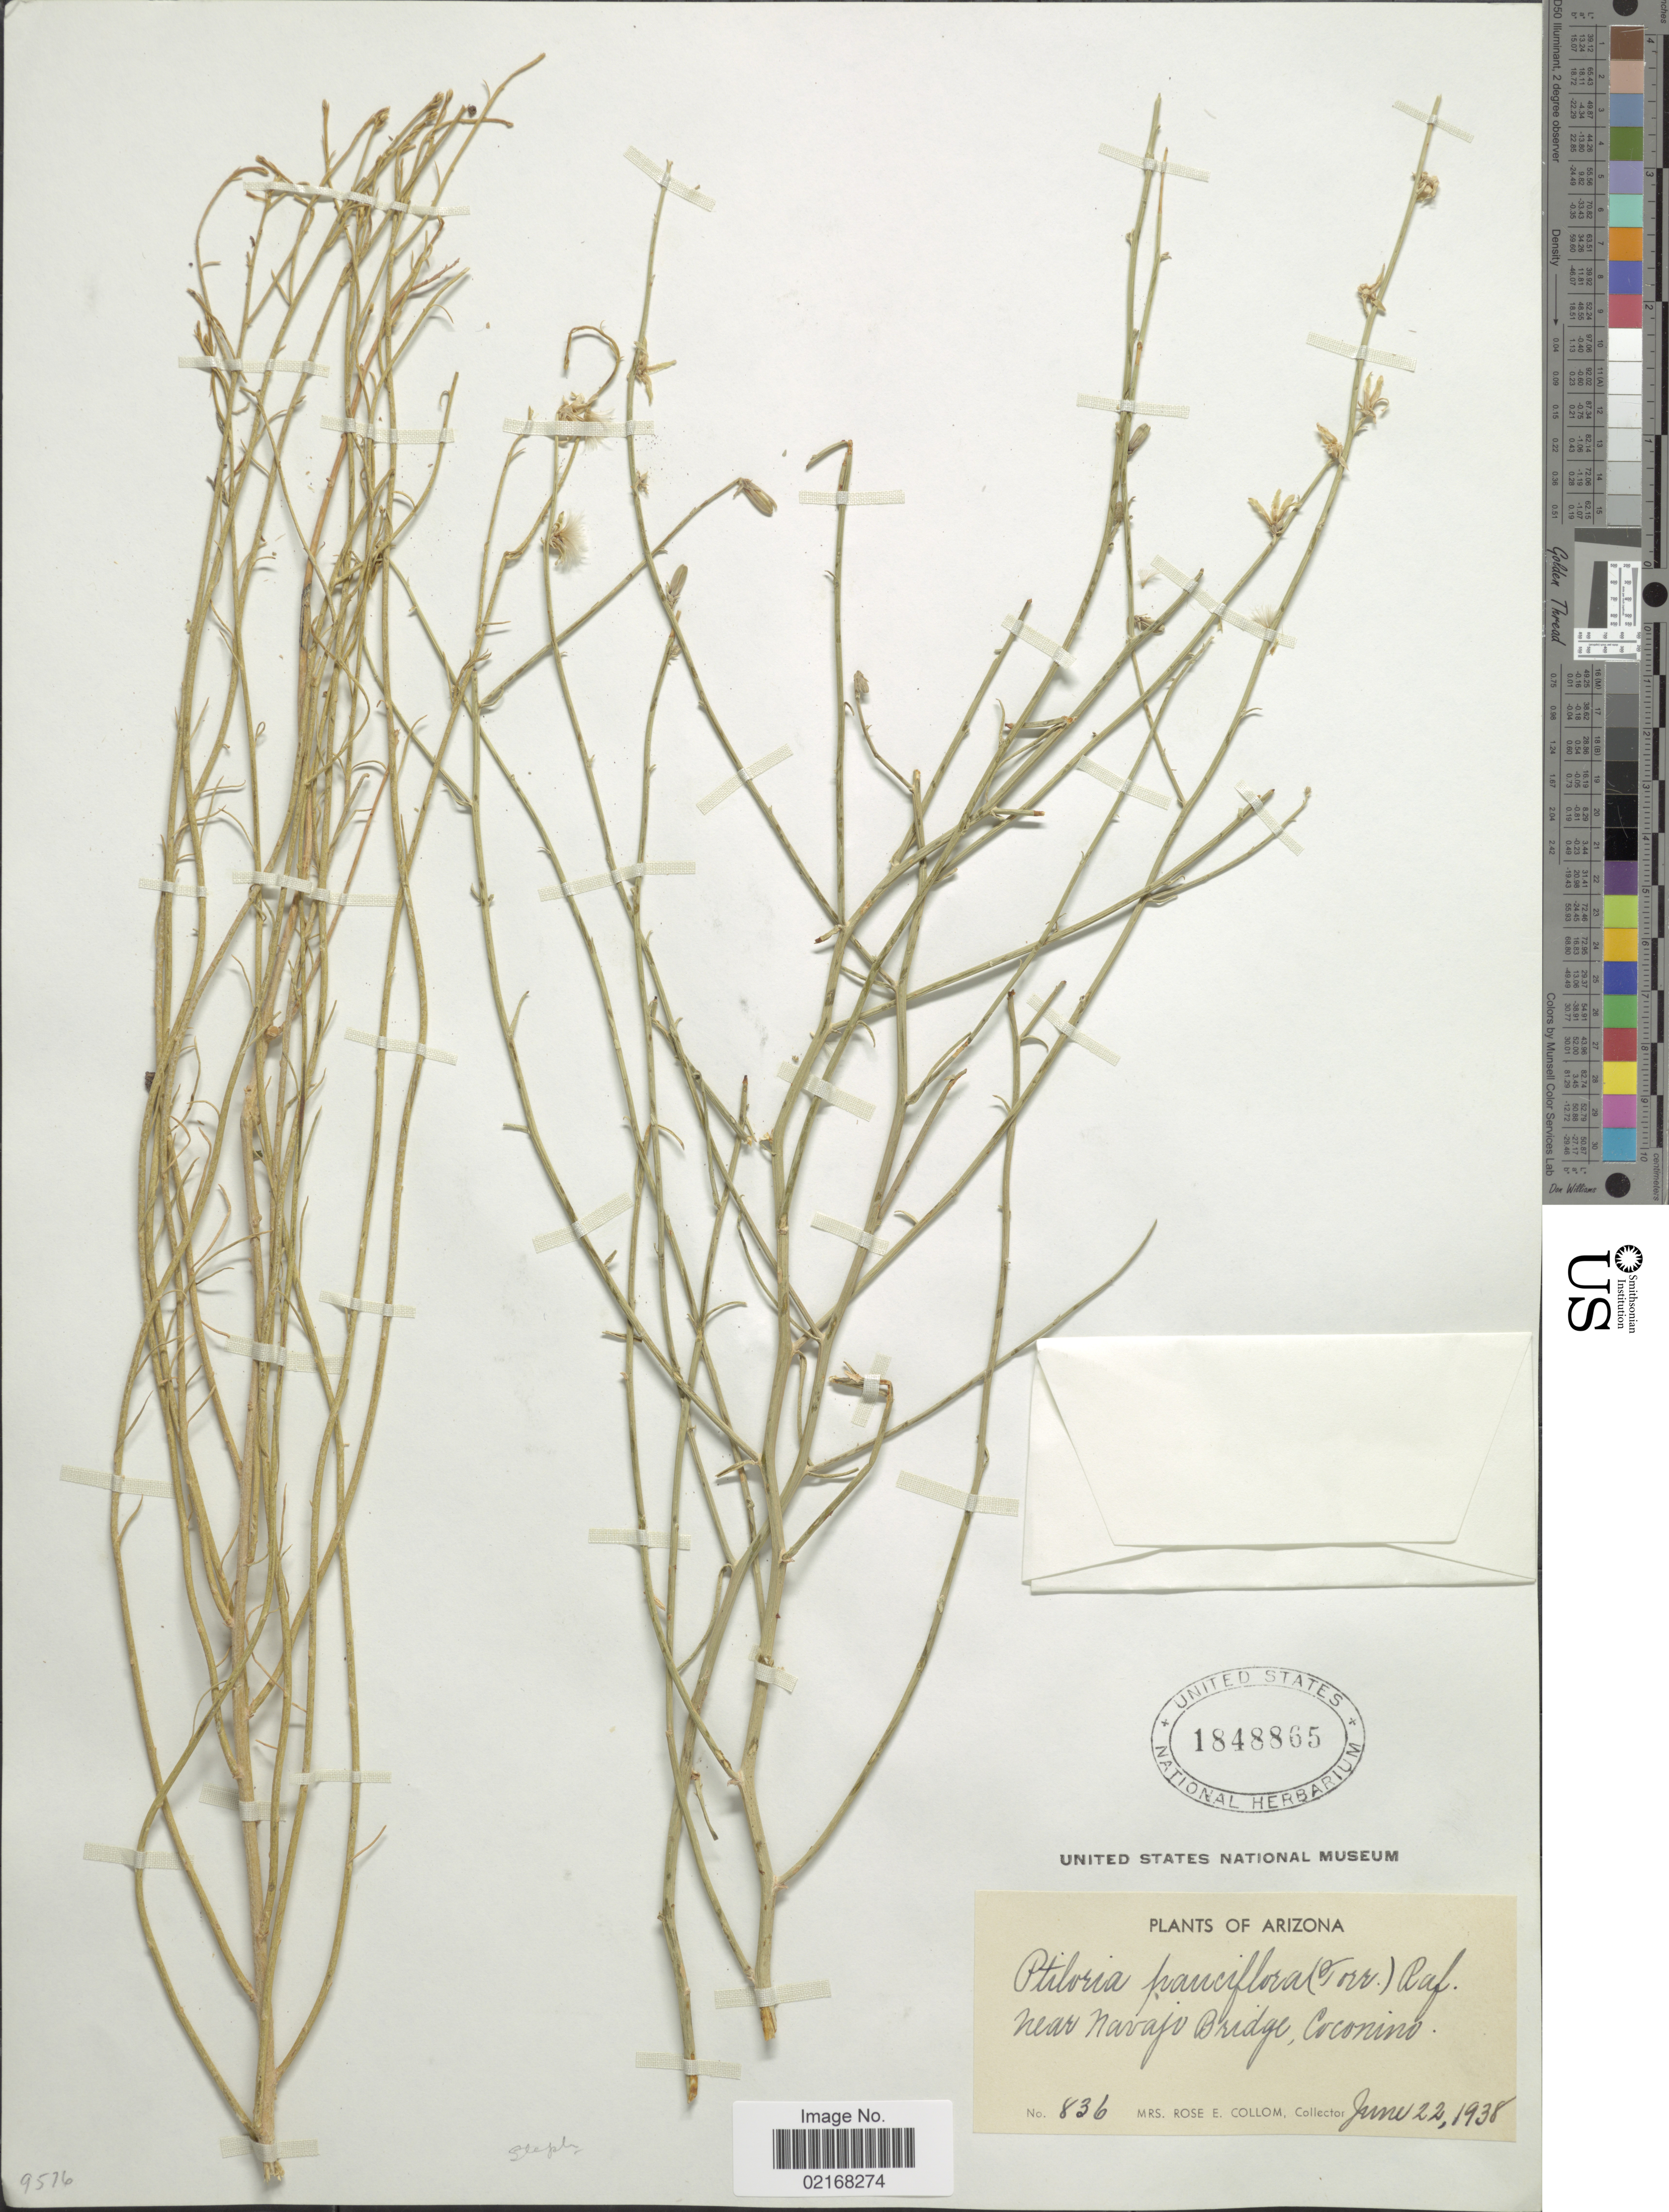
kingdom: Plantae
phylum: Tracheophyta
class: Magnoliopsida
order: Asterales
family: Asteraceae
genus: Stephanomeria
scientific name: Stephanomeria pauciflora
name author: (Torr.) A. Nelson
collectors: R. E. Collom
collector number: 836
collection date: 1938-06-22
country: United States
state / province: Arizona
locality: Near Navajo Bridge, Coconino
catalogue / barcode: US 1848865